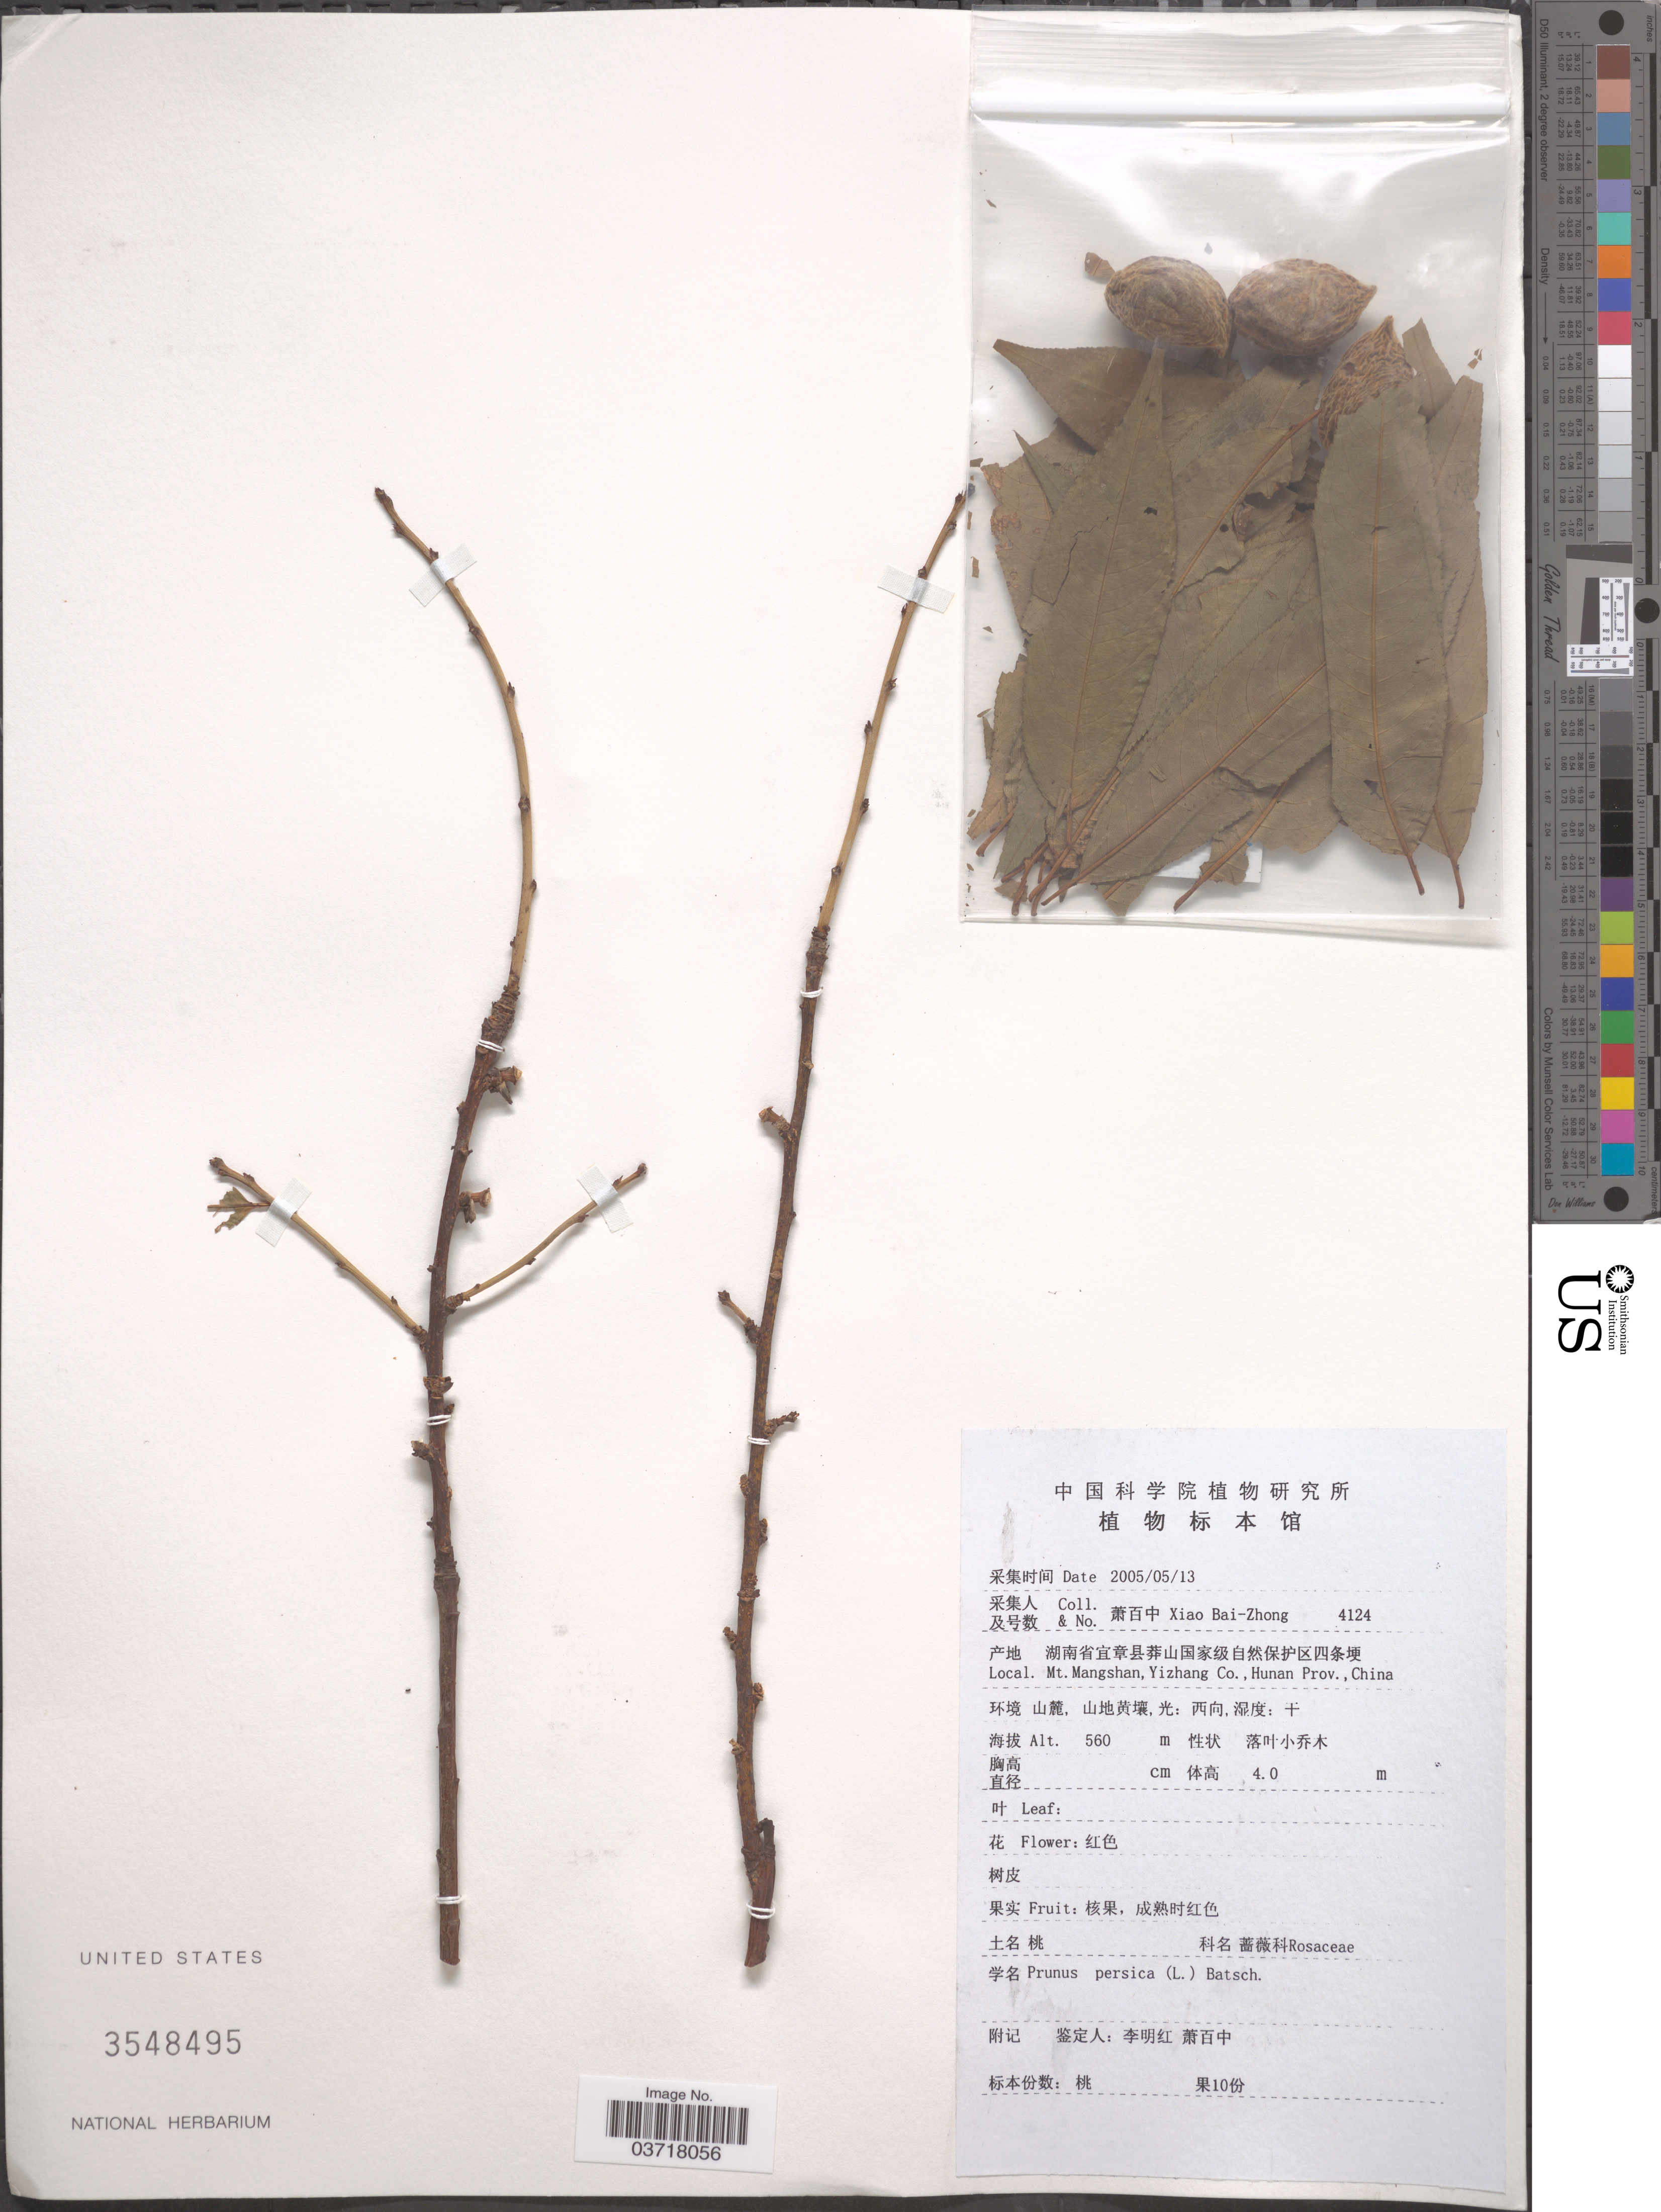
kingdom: Plantae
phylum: Tracheophyta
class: Magnoliopsida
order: Rosales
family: Rosaceae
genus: Prunus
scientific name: Prunus persica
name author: (L.) Batsch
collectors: B. Z. Xiao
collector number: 4124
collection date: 2005-05-13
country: China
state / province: Hunan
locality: Mt. Mangshan, Yizhang Co.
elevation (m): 560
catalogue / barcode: US 3548495